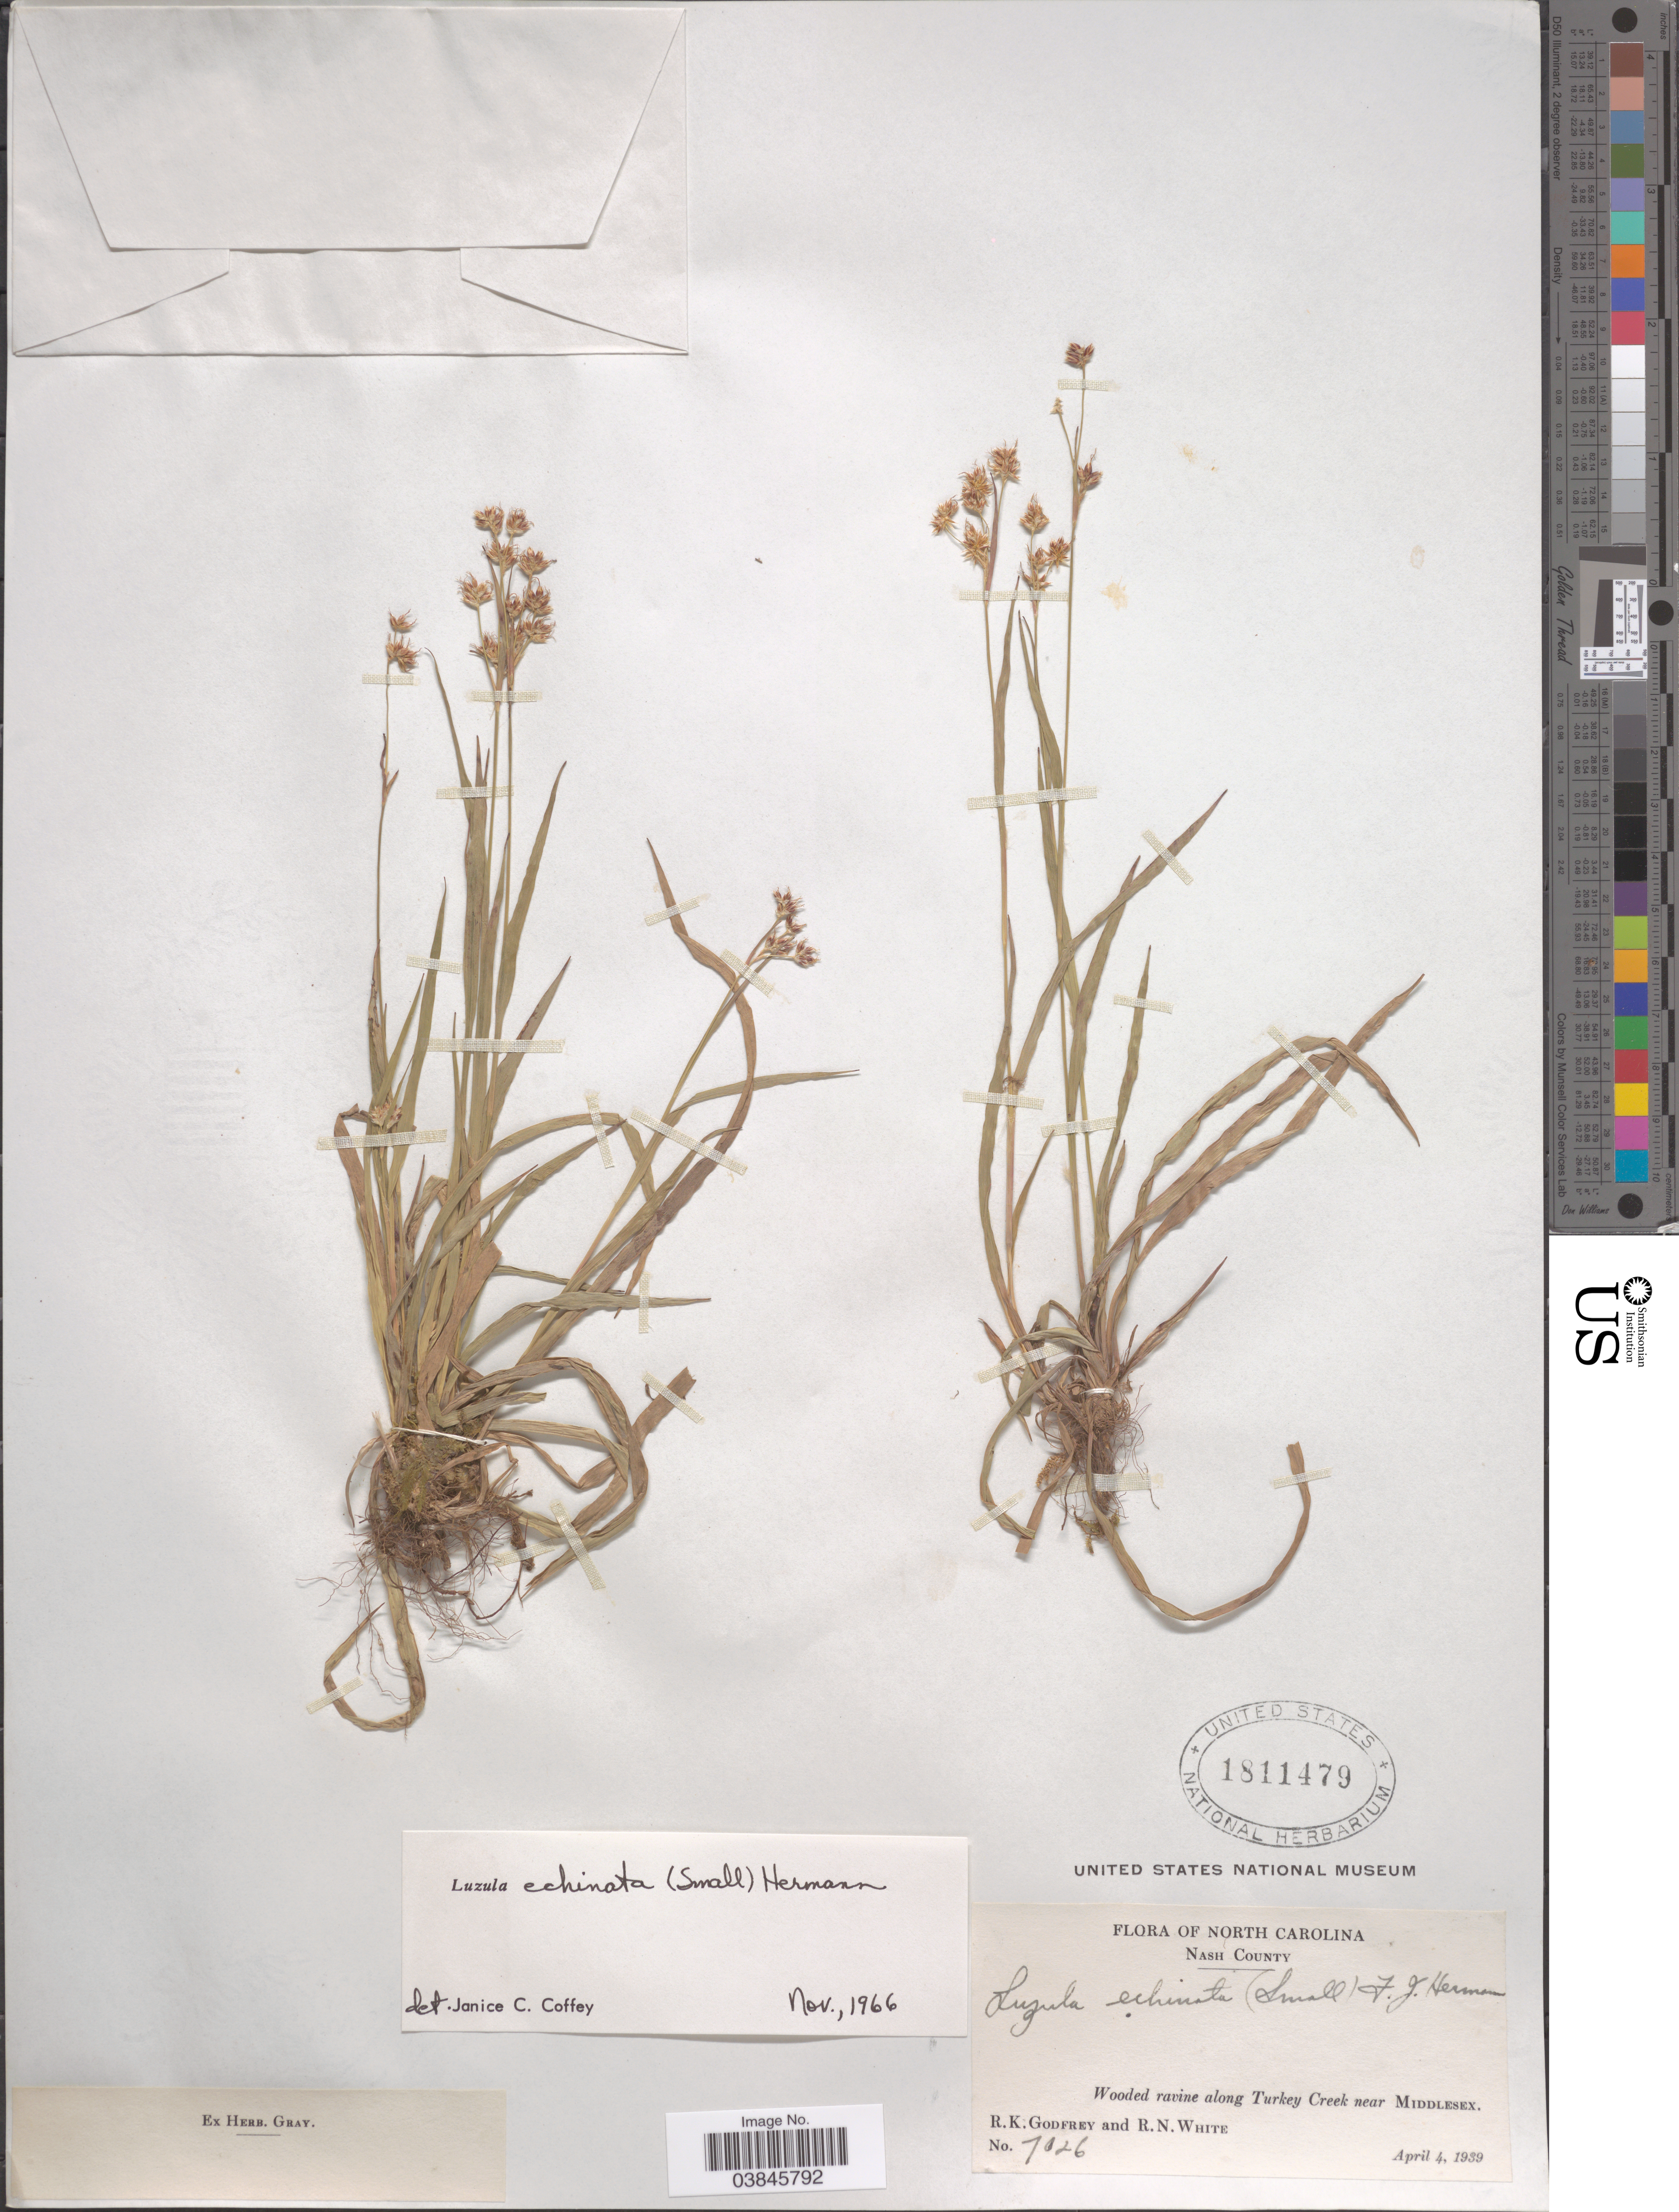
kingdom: Plantae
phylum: Tracheophyta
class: Liliopsida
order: Poales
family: Juncaceae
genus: Luzula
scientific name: Luzula echinata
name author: (Small) F.J. Herm.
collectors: R. K. Godfrey & R. N. White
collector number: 7026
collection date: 1939-04-04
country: United States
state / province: North Carolina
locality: Nash County. Along Turkey Creek near Middlesex.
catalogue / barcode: US 1811479